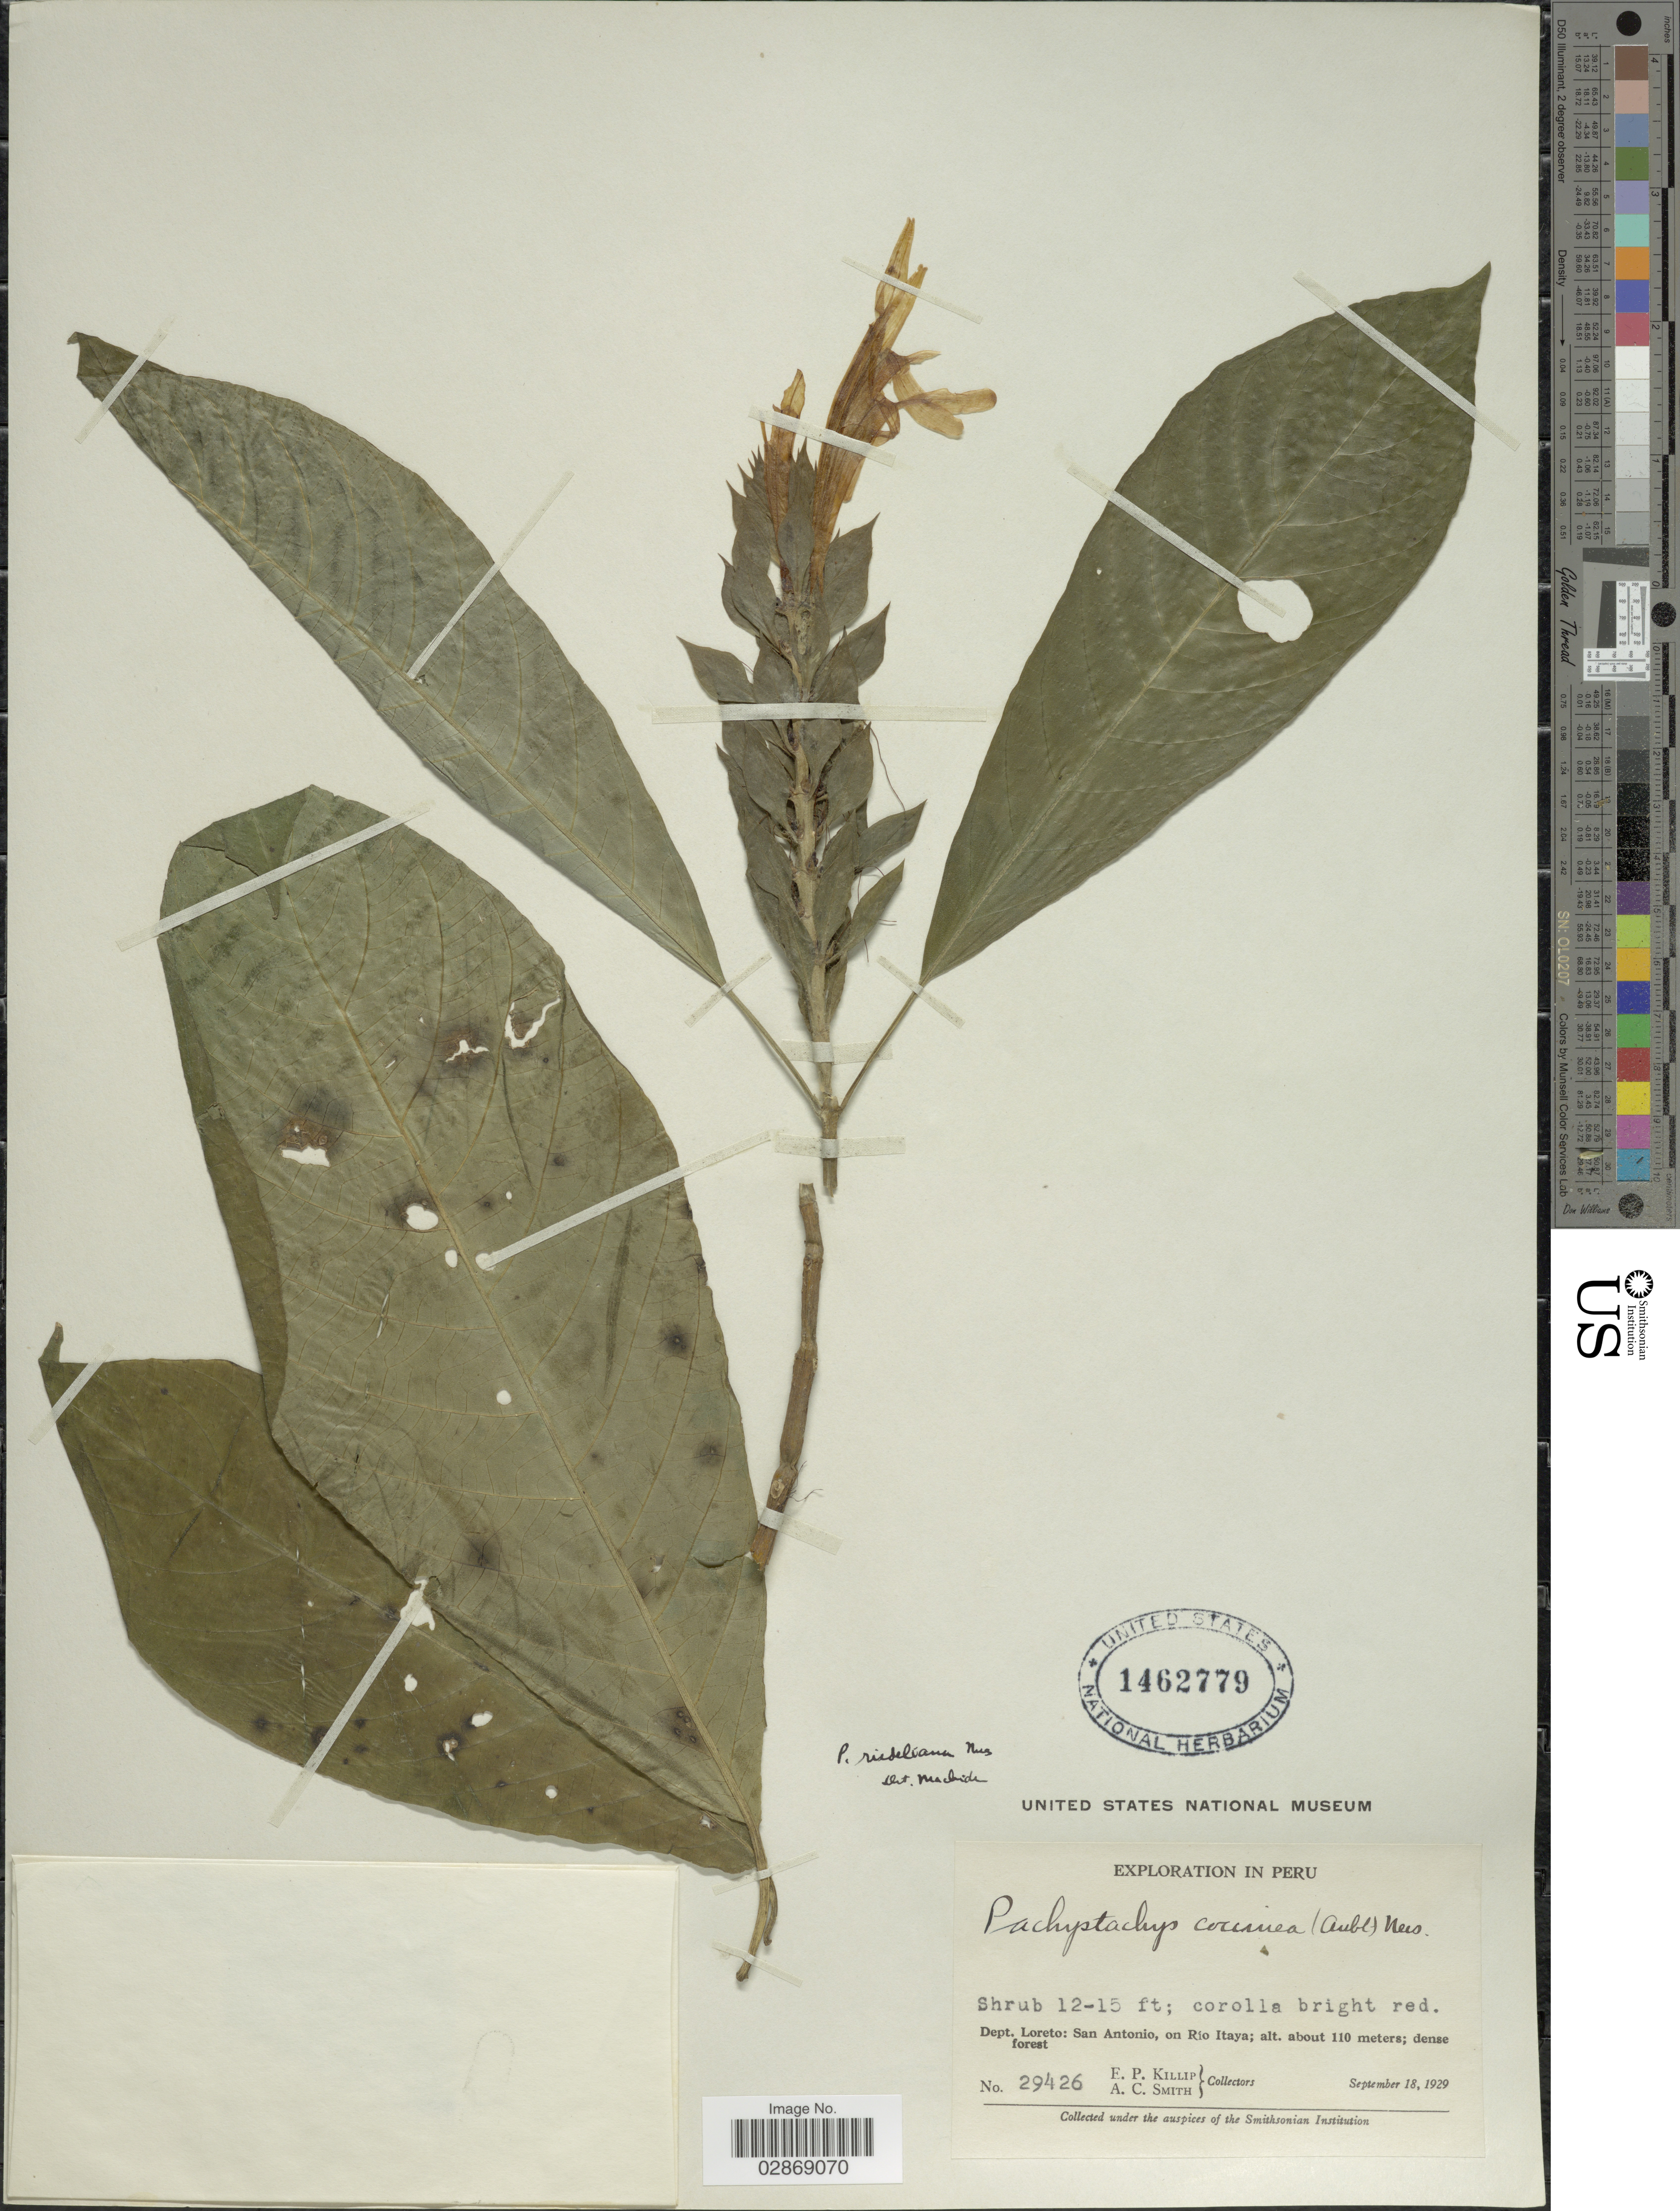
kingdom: Plantae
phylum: Tracheophyta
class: Magnoliopsida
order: Lamiales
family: Acanthaceae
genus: Pachystachys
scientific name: Pachystachys spicata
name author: (Ruiz & Pav.) Wassh.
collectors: E. P. Killip & A. C. Smith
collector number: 29426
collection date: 1929-09-18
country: Peru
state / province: Loreto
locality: Dept. Loretp: San Antonio, on Río Itaya.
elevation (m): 110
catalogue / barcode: US 1462779